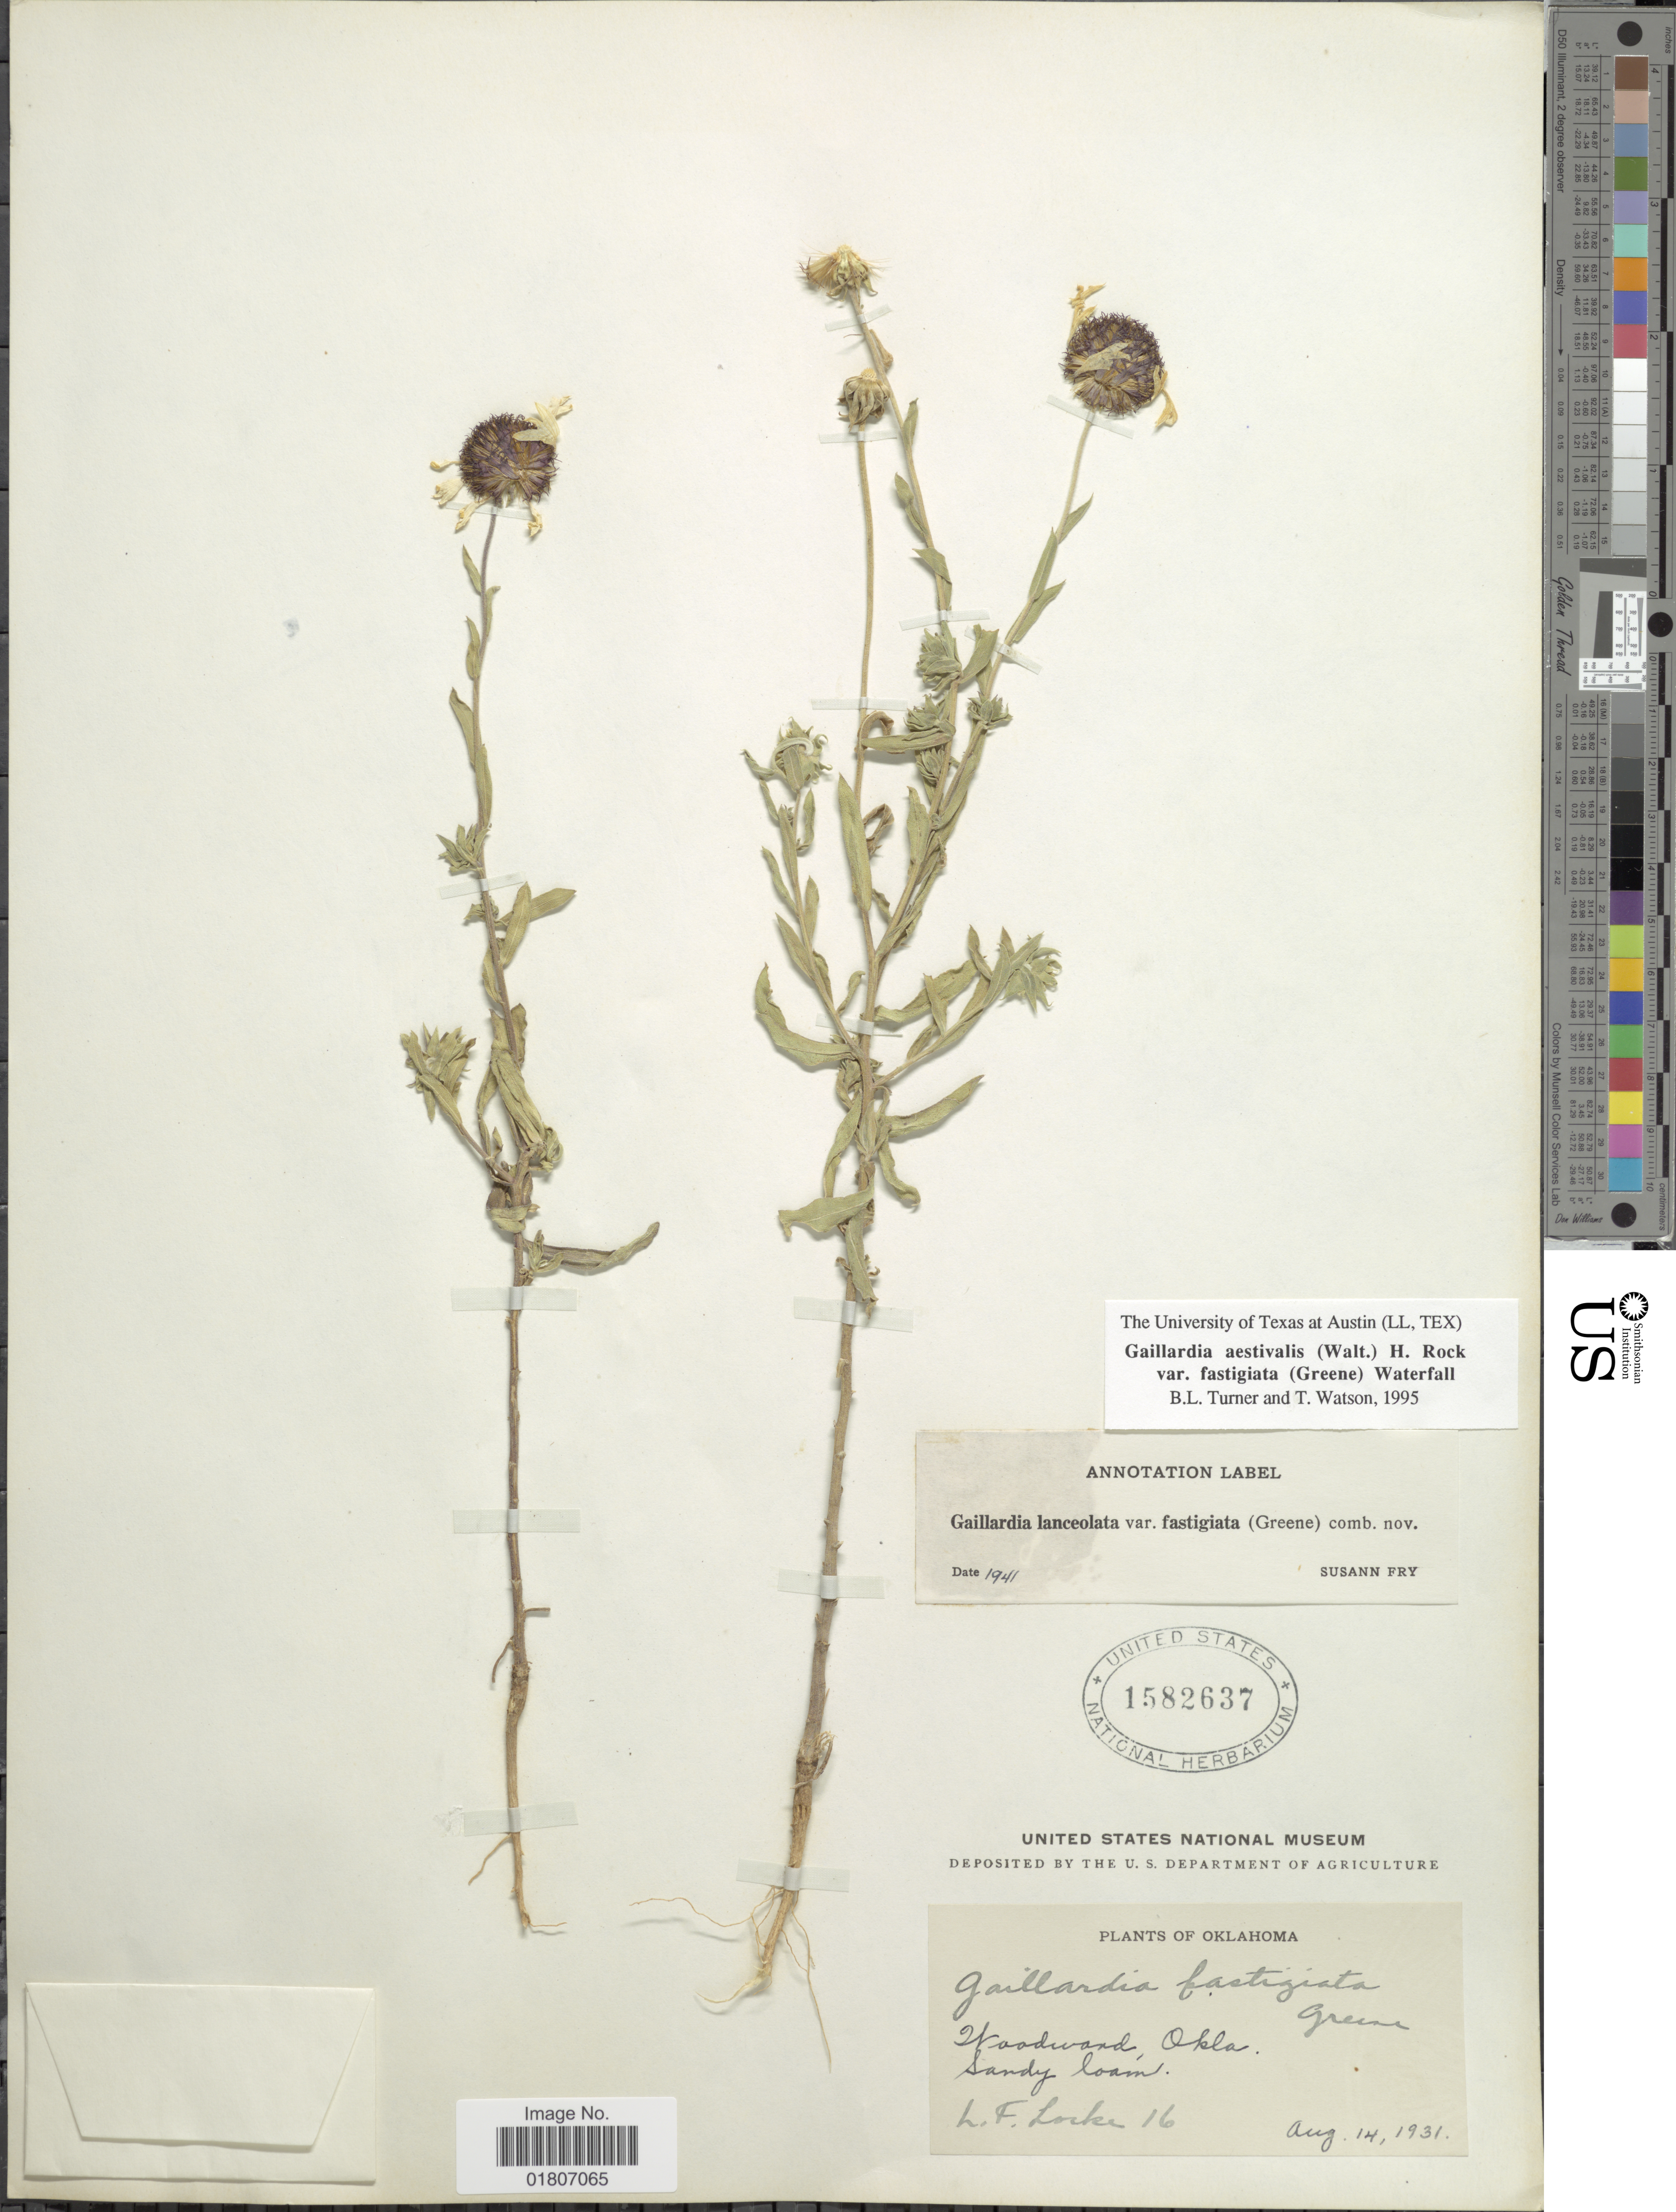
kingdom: Plantae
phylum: Tracheophyta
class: Magnoliopsida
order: Asterales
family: Asteraceae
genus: Gaillardia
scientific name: Gaillardia aestivalis var. fastigiata (indet)?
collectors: L. Locke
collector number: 16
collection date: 1931-08-14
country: United States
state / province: Oklahoma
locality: Woodward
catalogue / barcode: US 1582637